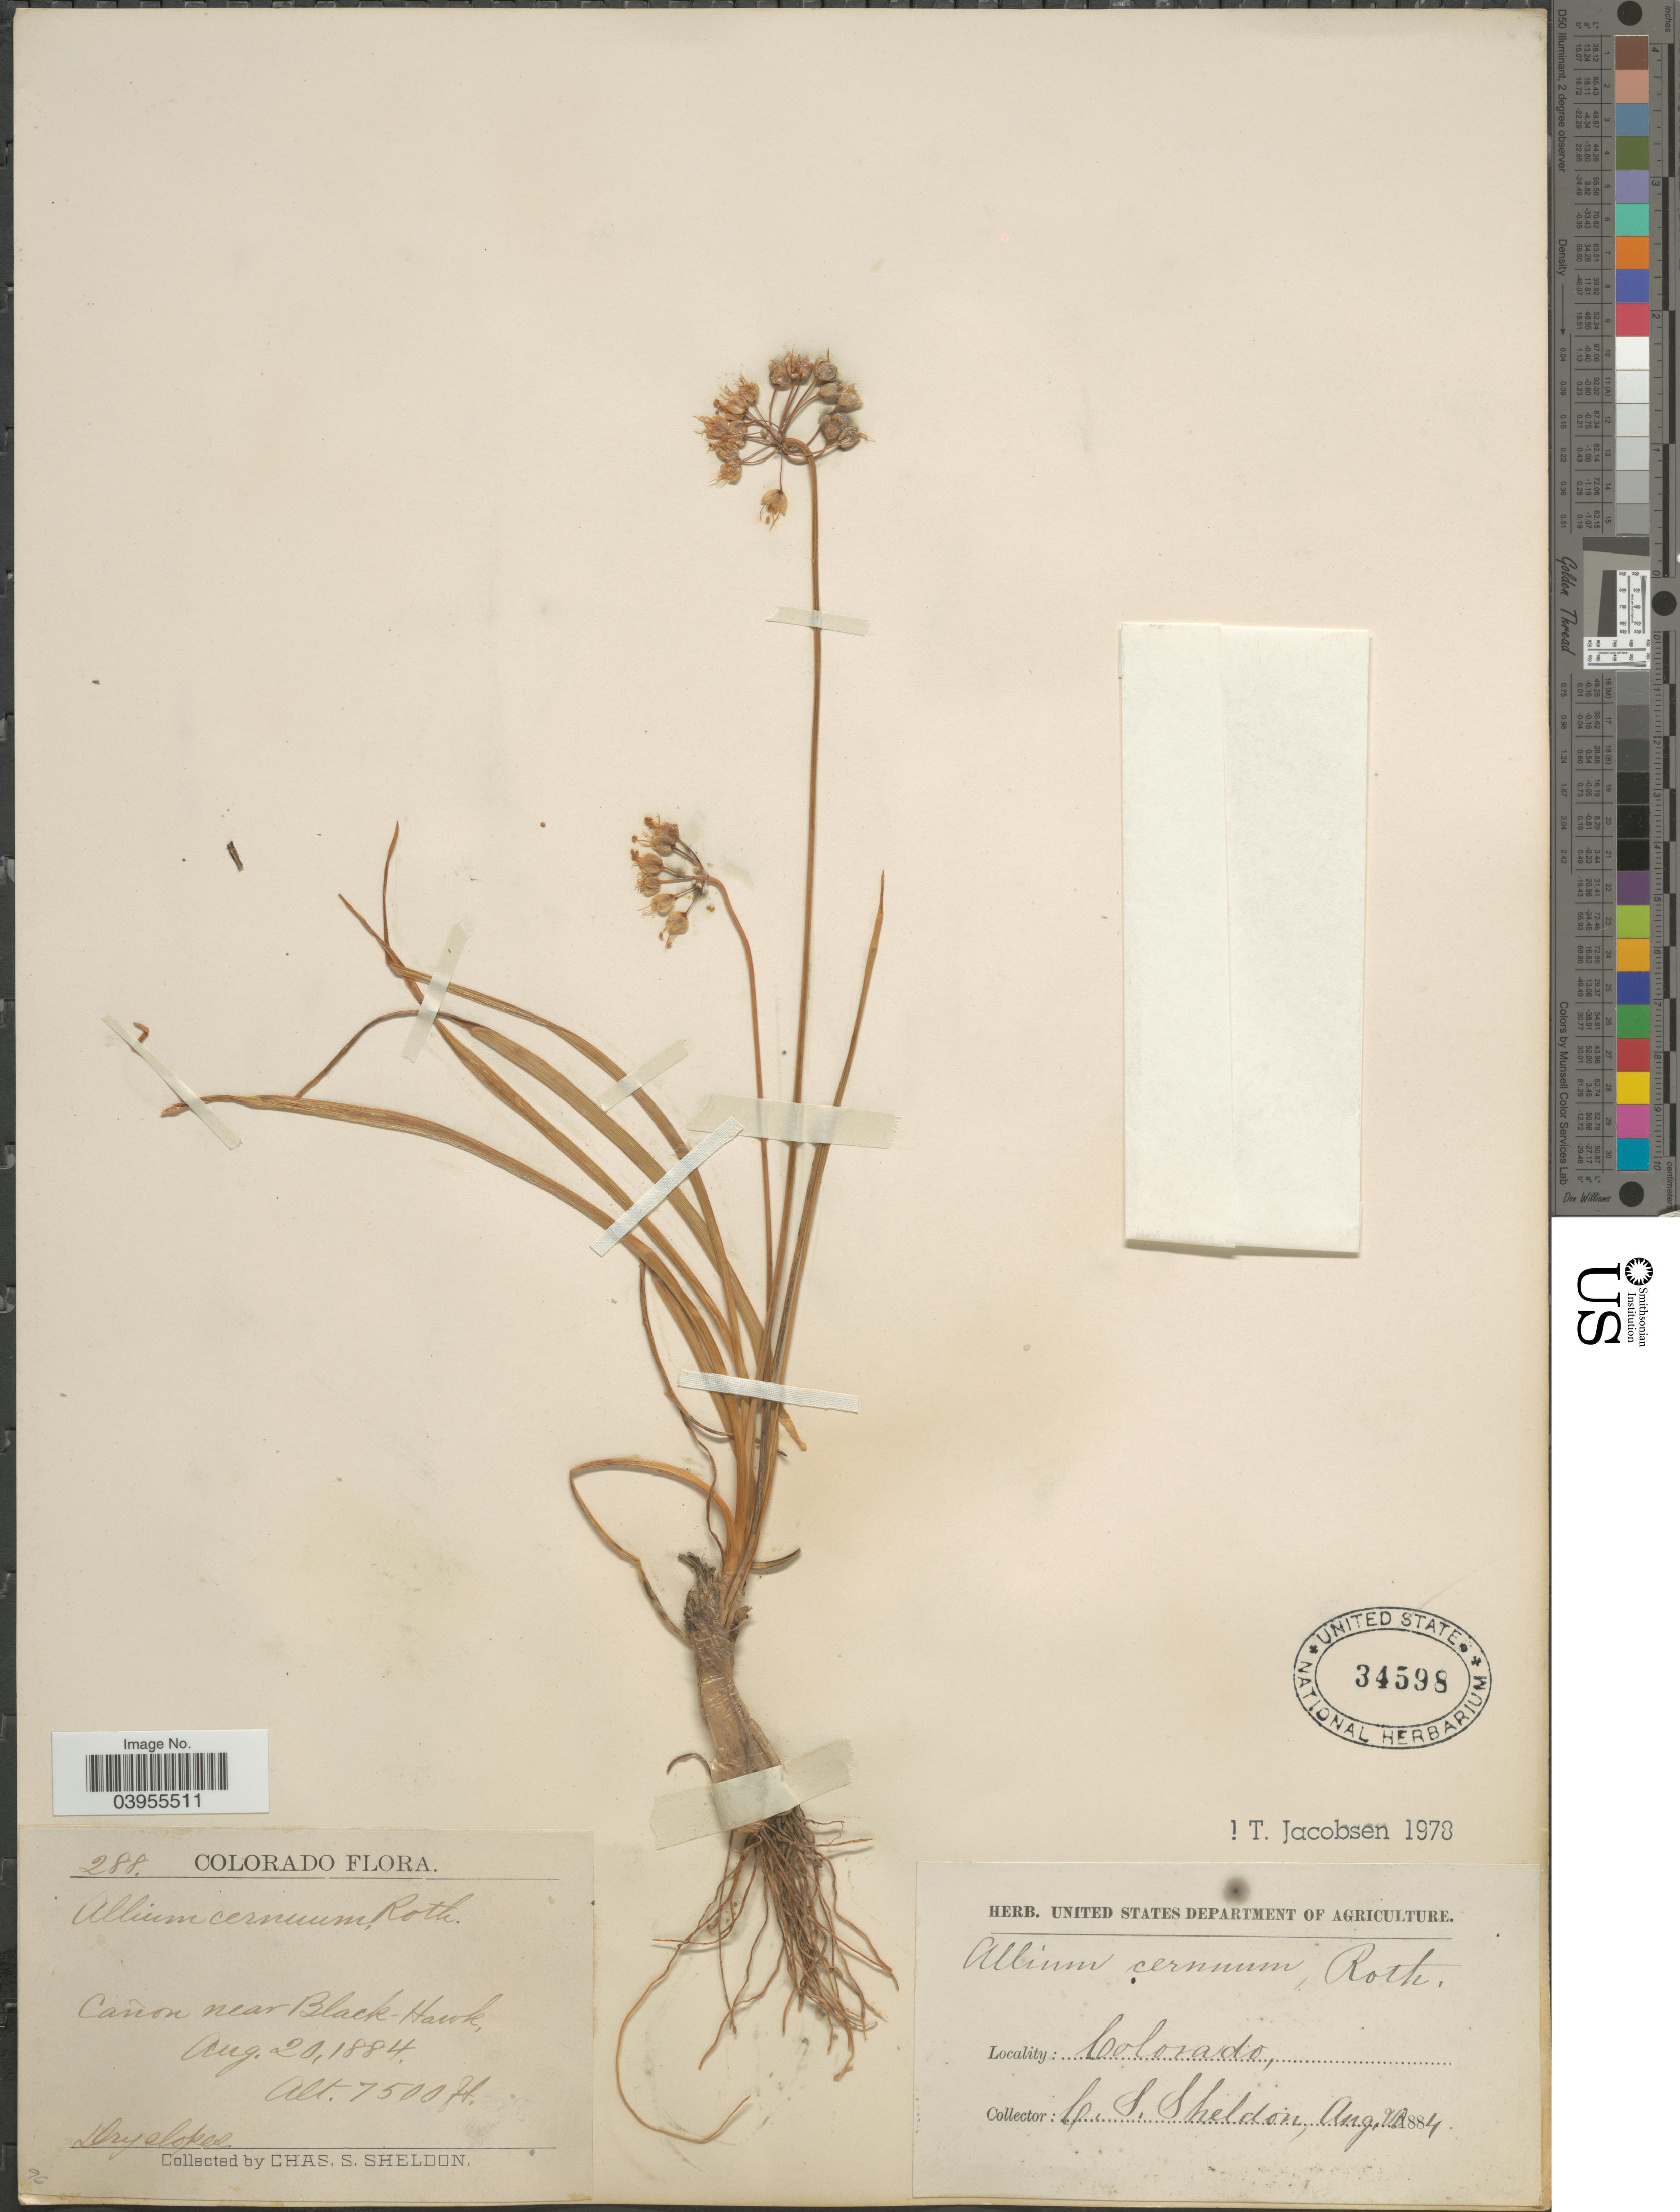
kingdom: Plantae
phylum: Tracheophyta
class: Liliopsida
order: Asparagales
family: Amaryllidaceae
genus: Allium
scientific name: Allium cernuum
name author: Roth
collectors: C. S. Sheldon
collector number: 288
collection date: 1884-08-20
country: United States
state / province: Colorado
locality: Cañon near Black Hawk.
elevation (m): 2286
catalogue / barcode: US 34598